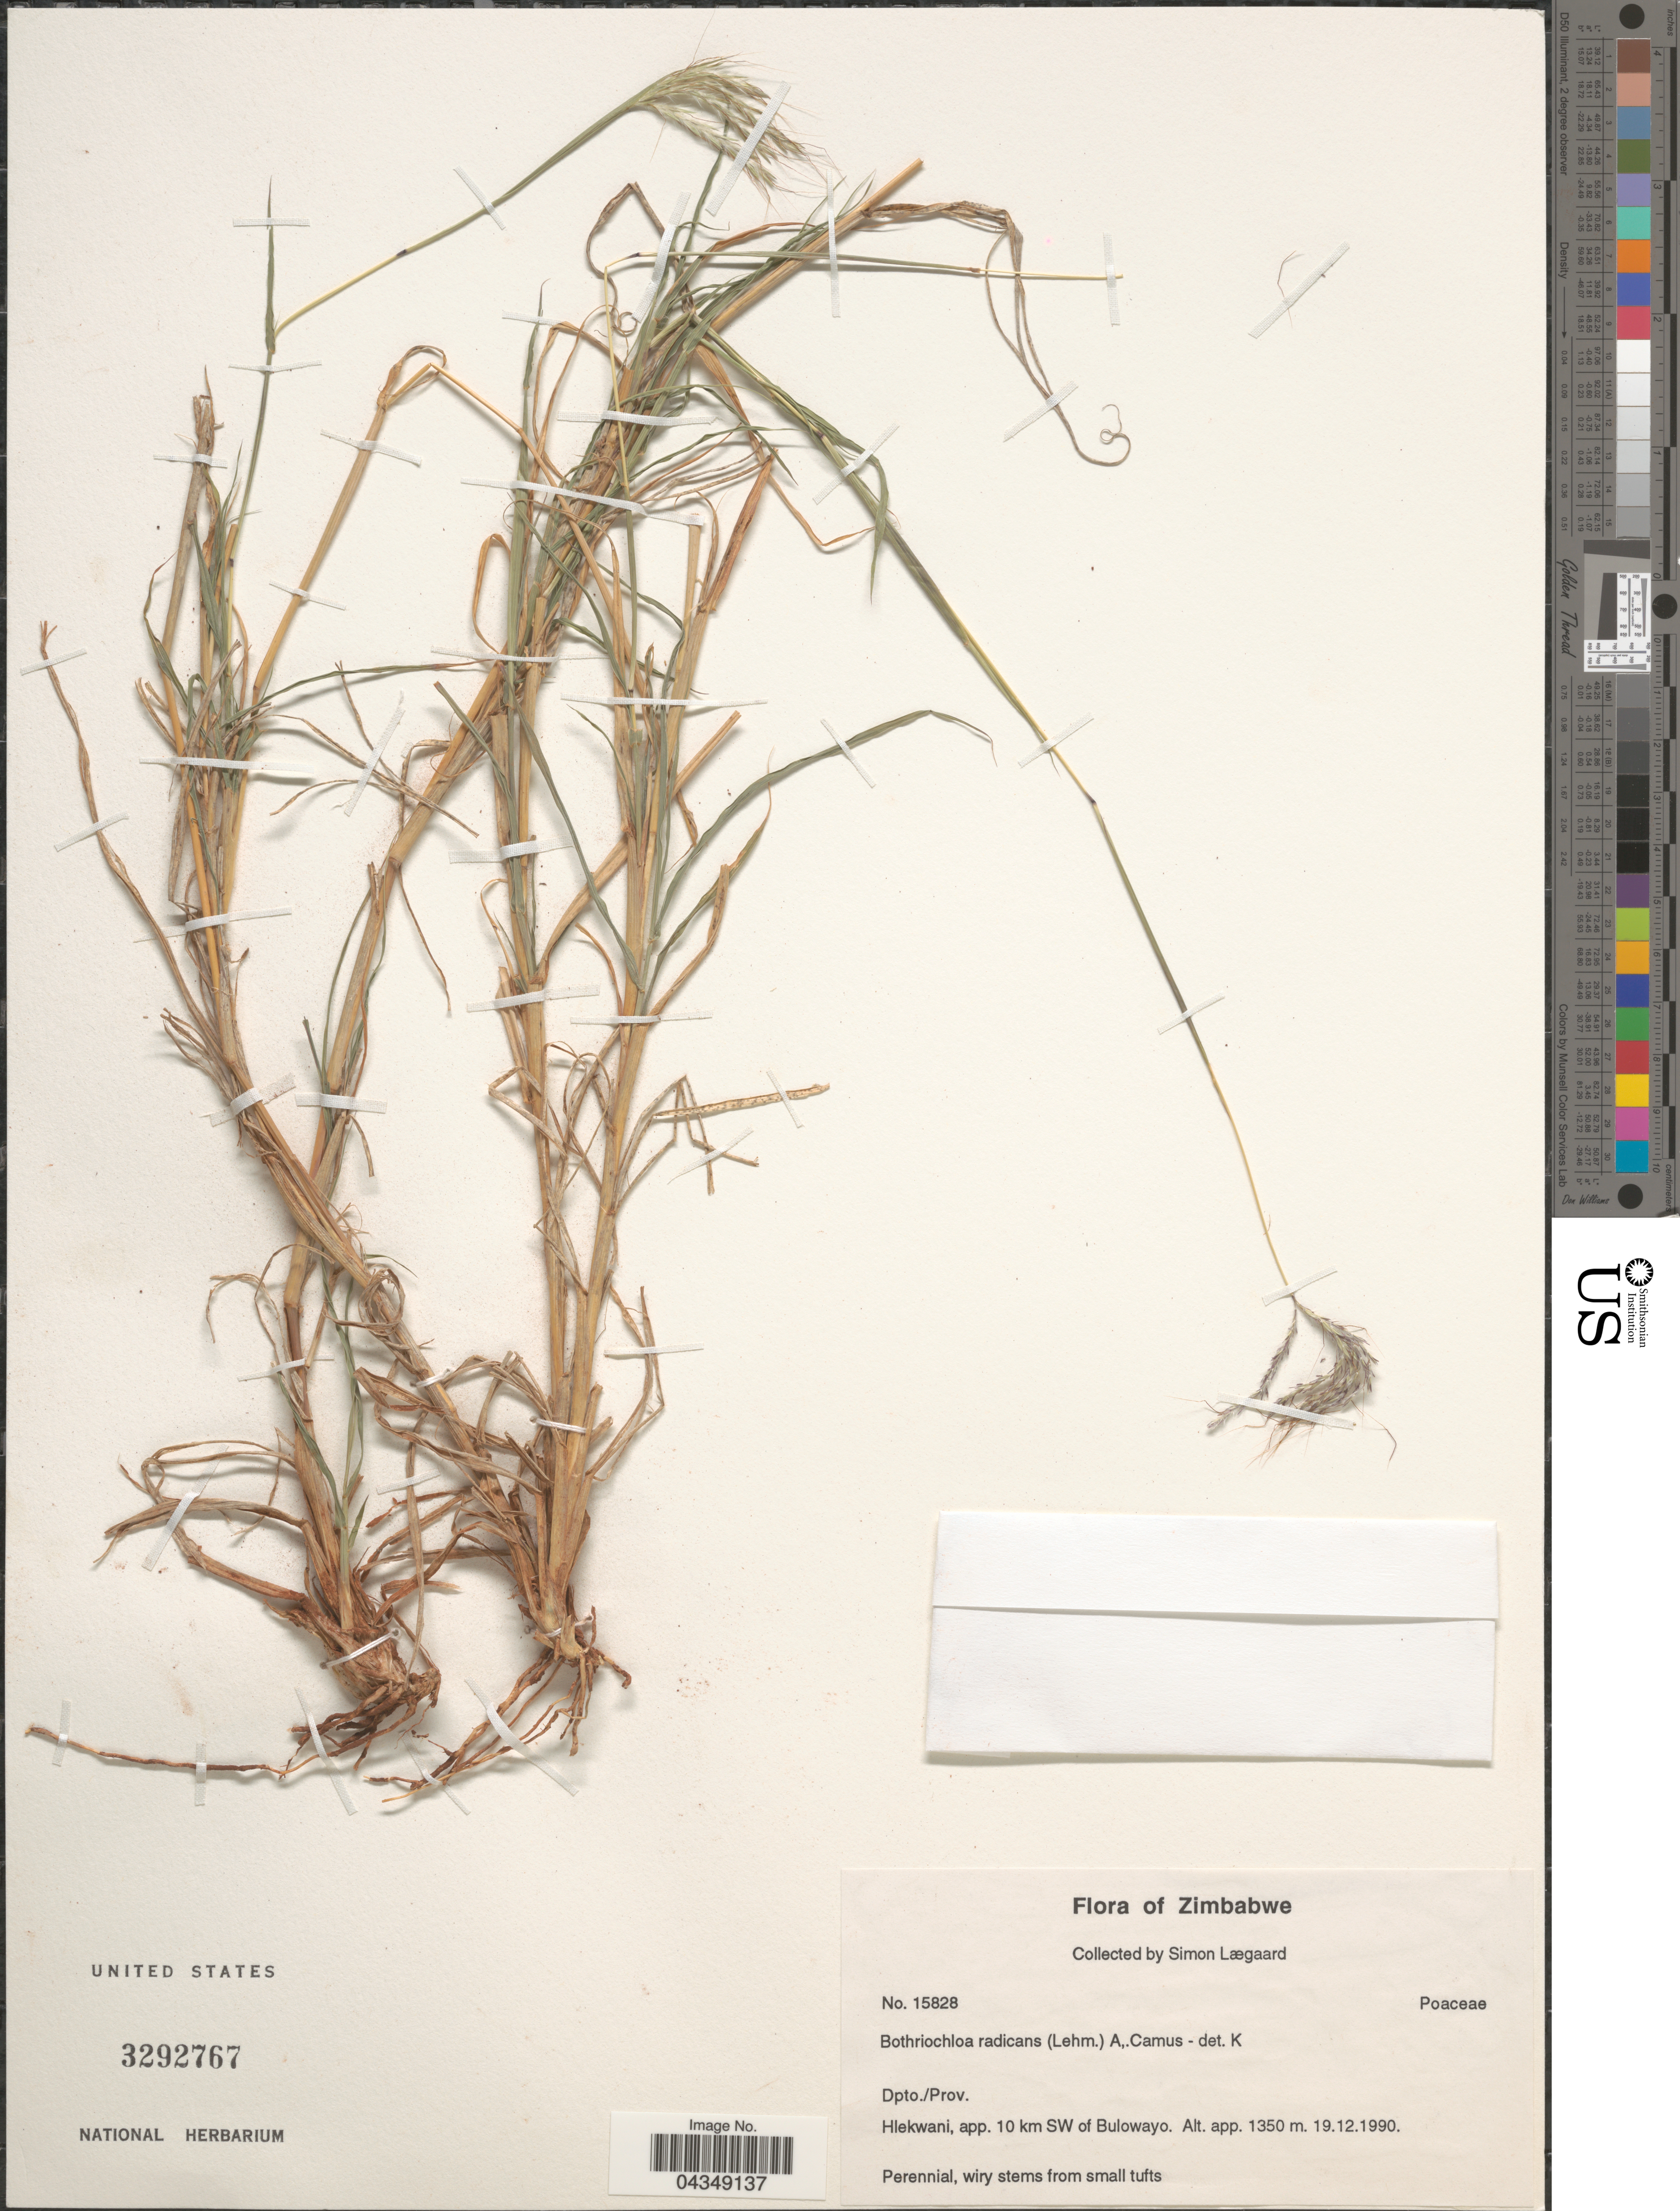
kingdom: Plantae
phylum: Tracheophyta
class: Liliopsida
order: Poales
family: Poaceae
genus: Bothriochloa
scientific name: Bothriochloa radicans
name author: (Lehm.) A. Camus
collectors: S. Lægaard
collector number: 15828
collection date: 1990-12-19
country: Zimbabwe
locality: Dpto./Prov. Hlekwani, app. 10 km SW of Bulowayo.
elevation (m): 1350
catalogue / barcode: US 3292767